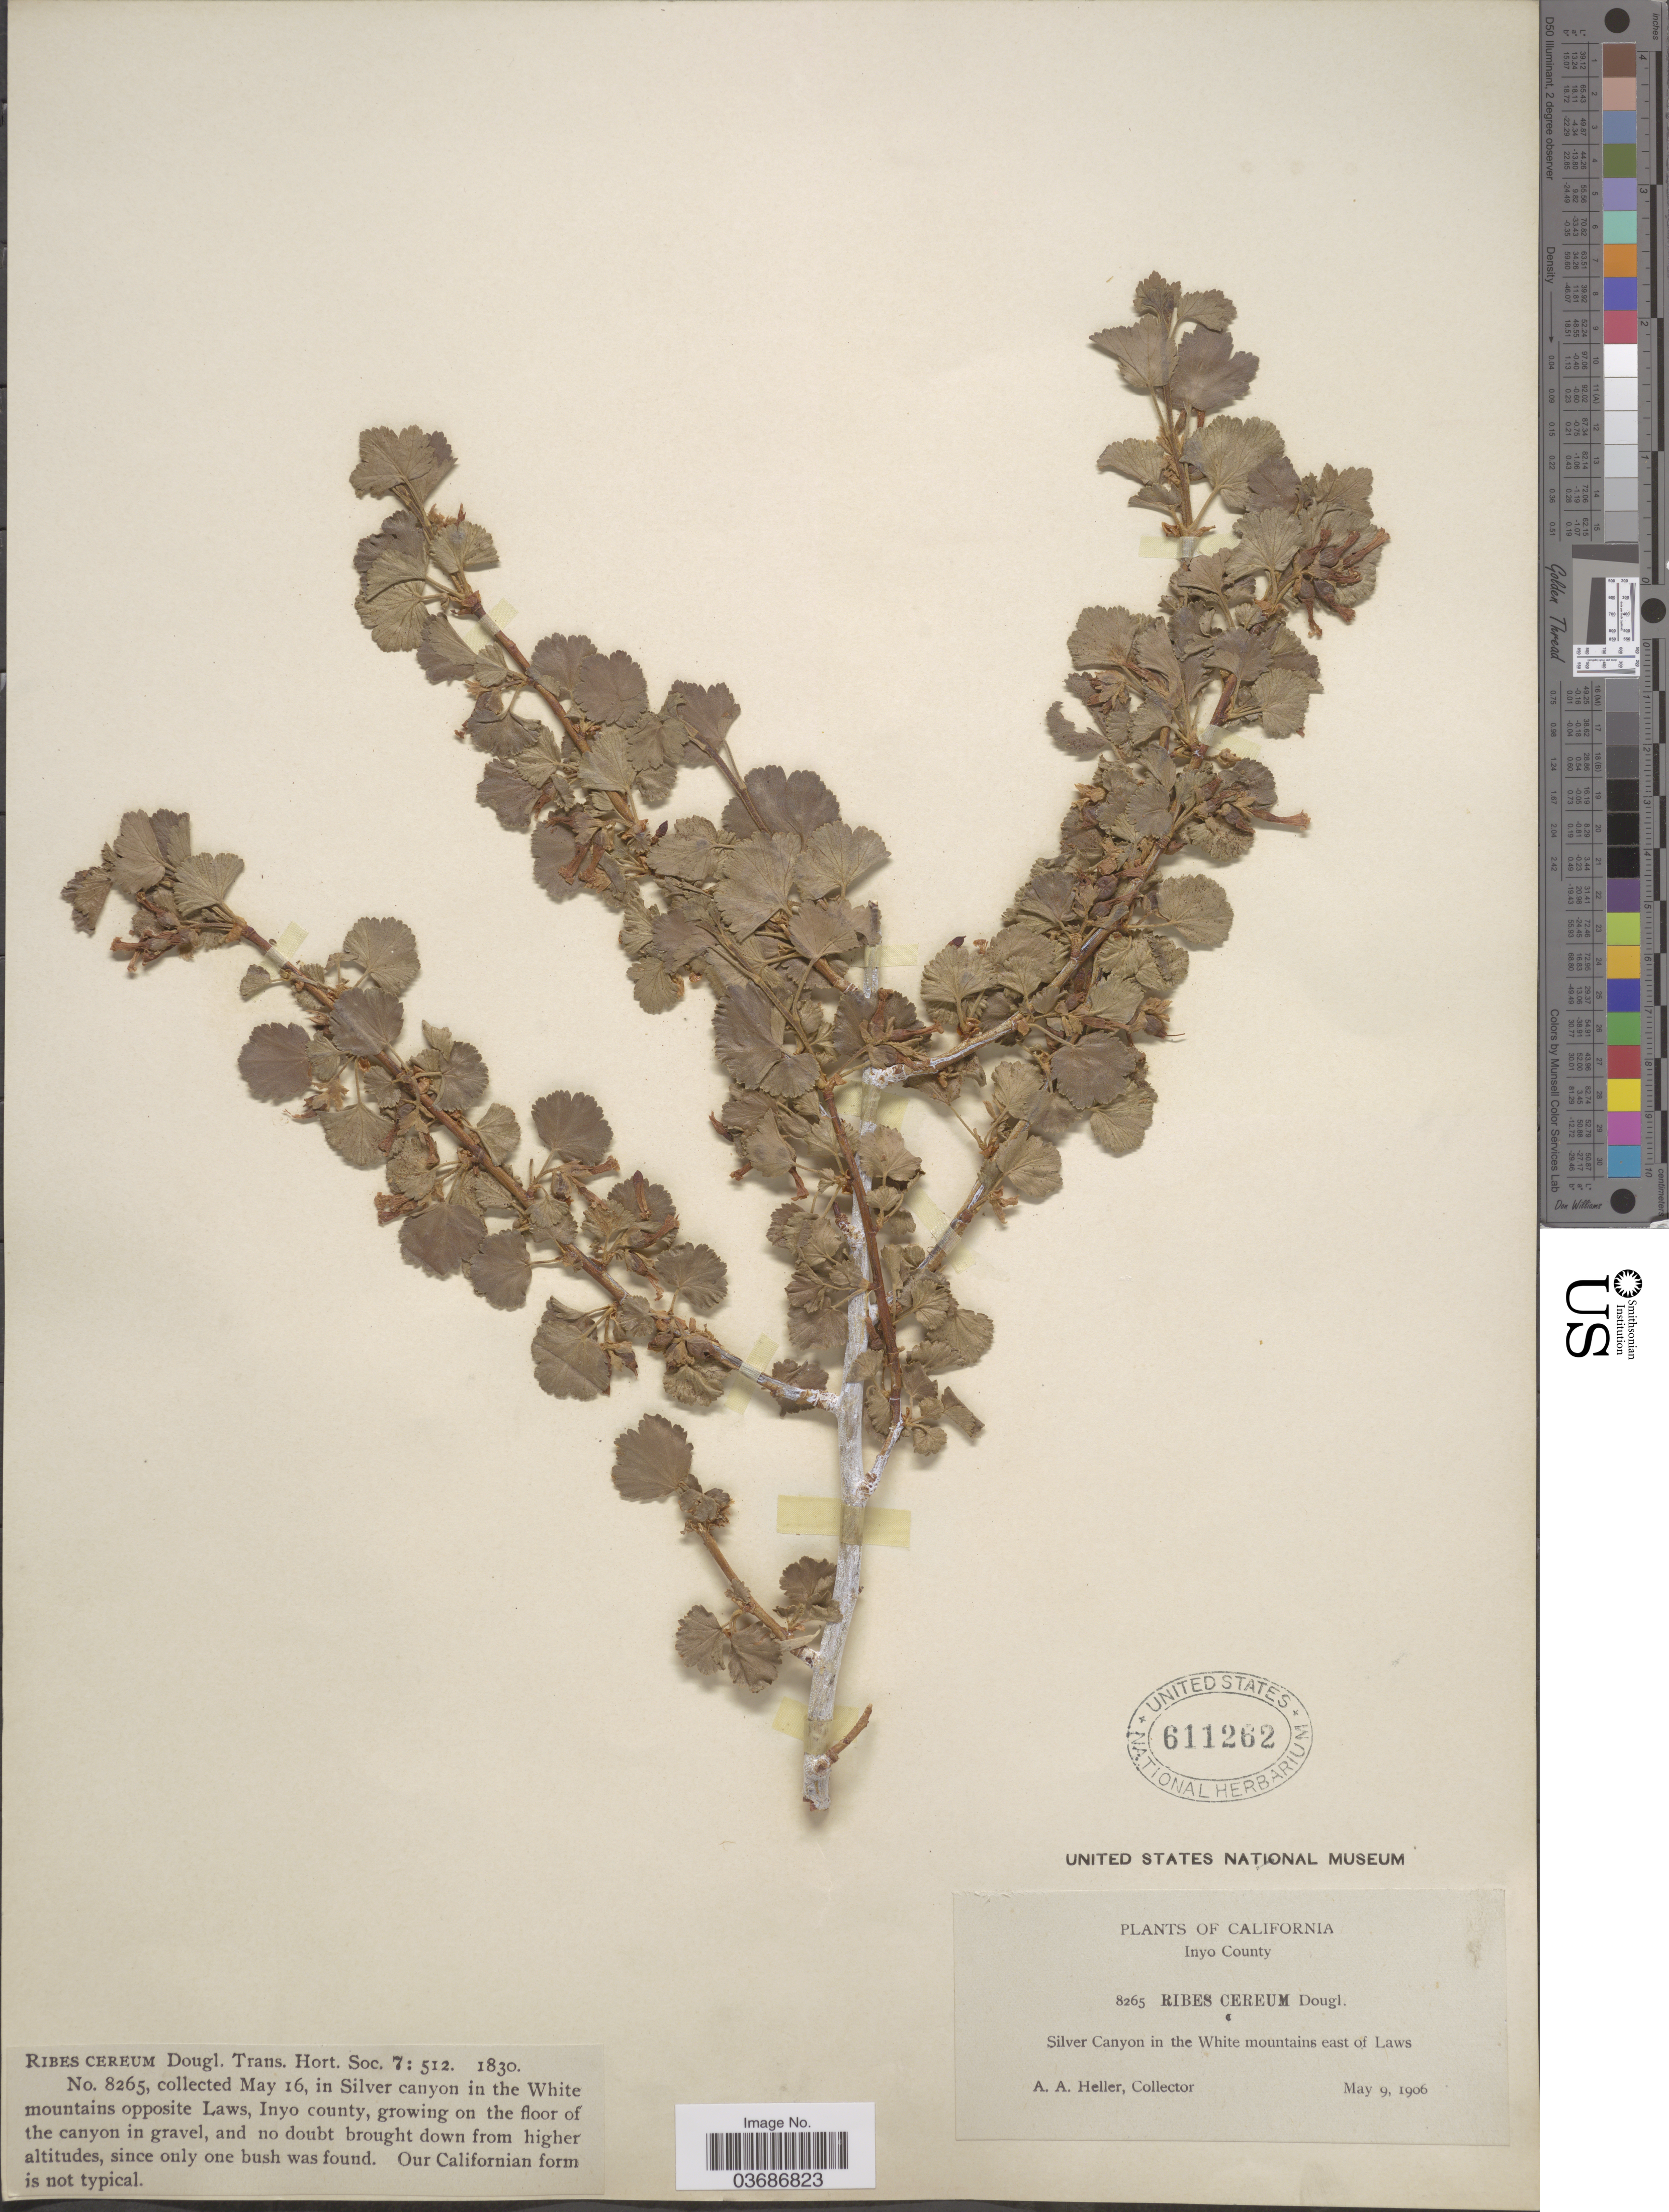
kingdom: Plantae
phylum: Tracheophyta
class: Magnoliopsida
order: Saxifragales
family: Grossulariaceae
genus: Ribes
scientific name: Ribes cereum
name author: Douglas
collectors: A. A. Heller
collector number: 8265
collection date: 1906-05-09/1906-05-16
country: United States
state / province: California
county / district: Inyo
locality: Inyo County. Silver Canyon in the White mountains east of Laws. In Silver canyon in the White Mountains opposite Laws, Inyo County.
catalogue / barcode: US 611262